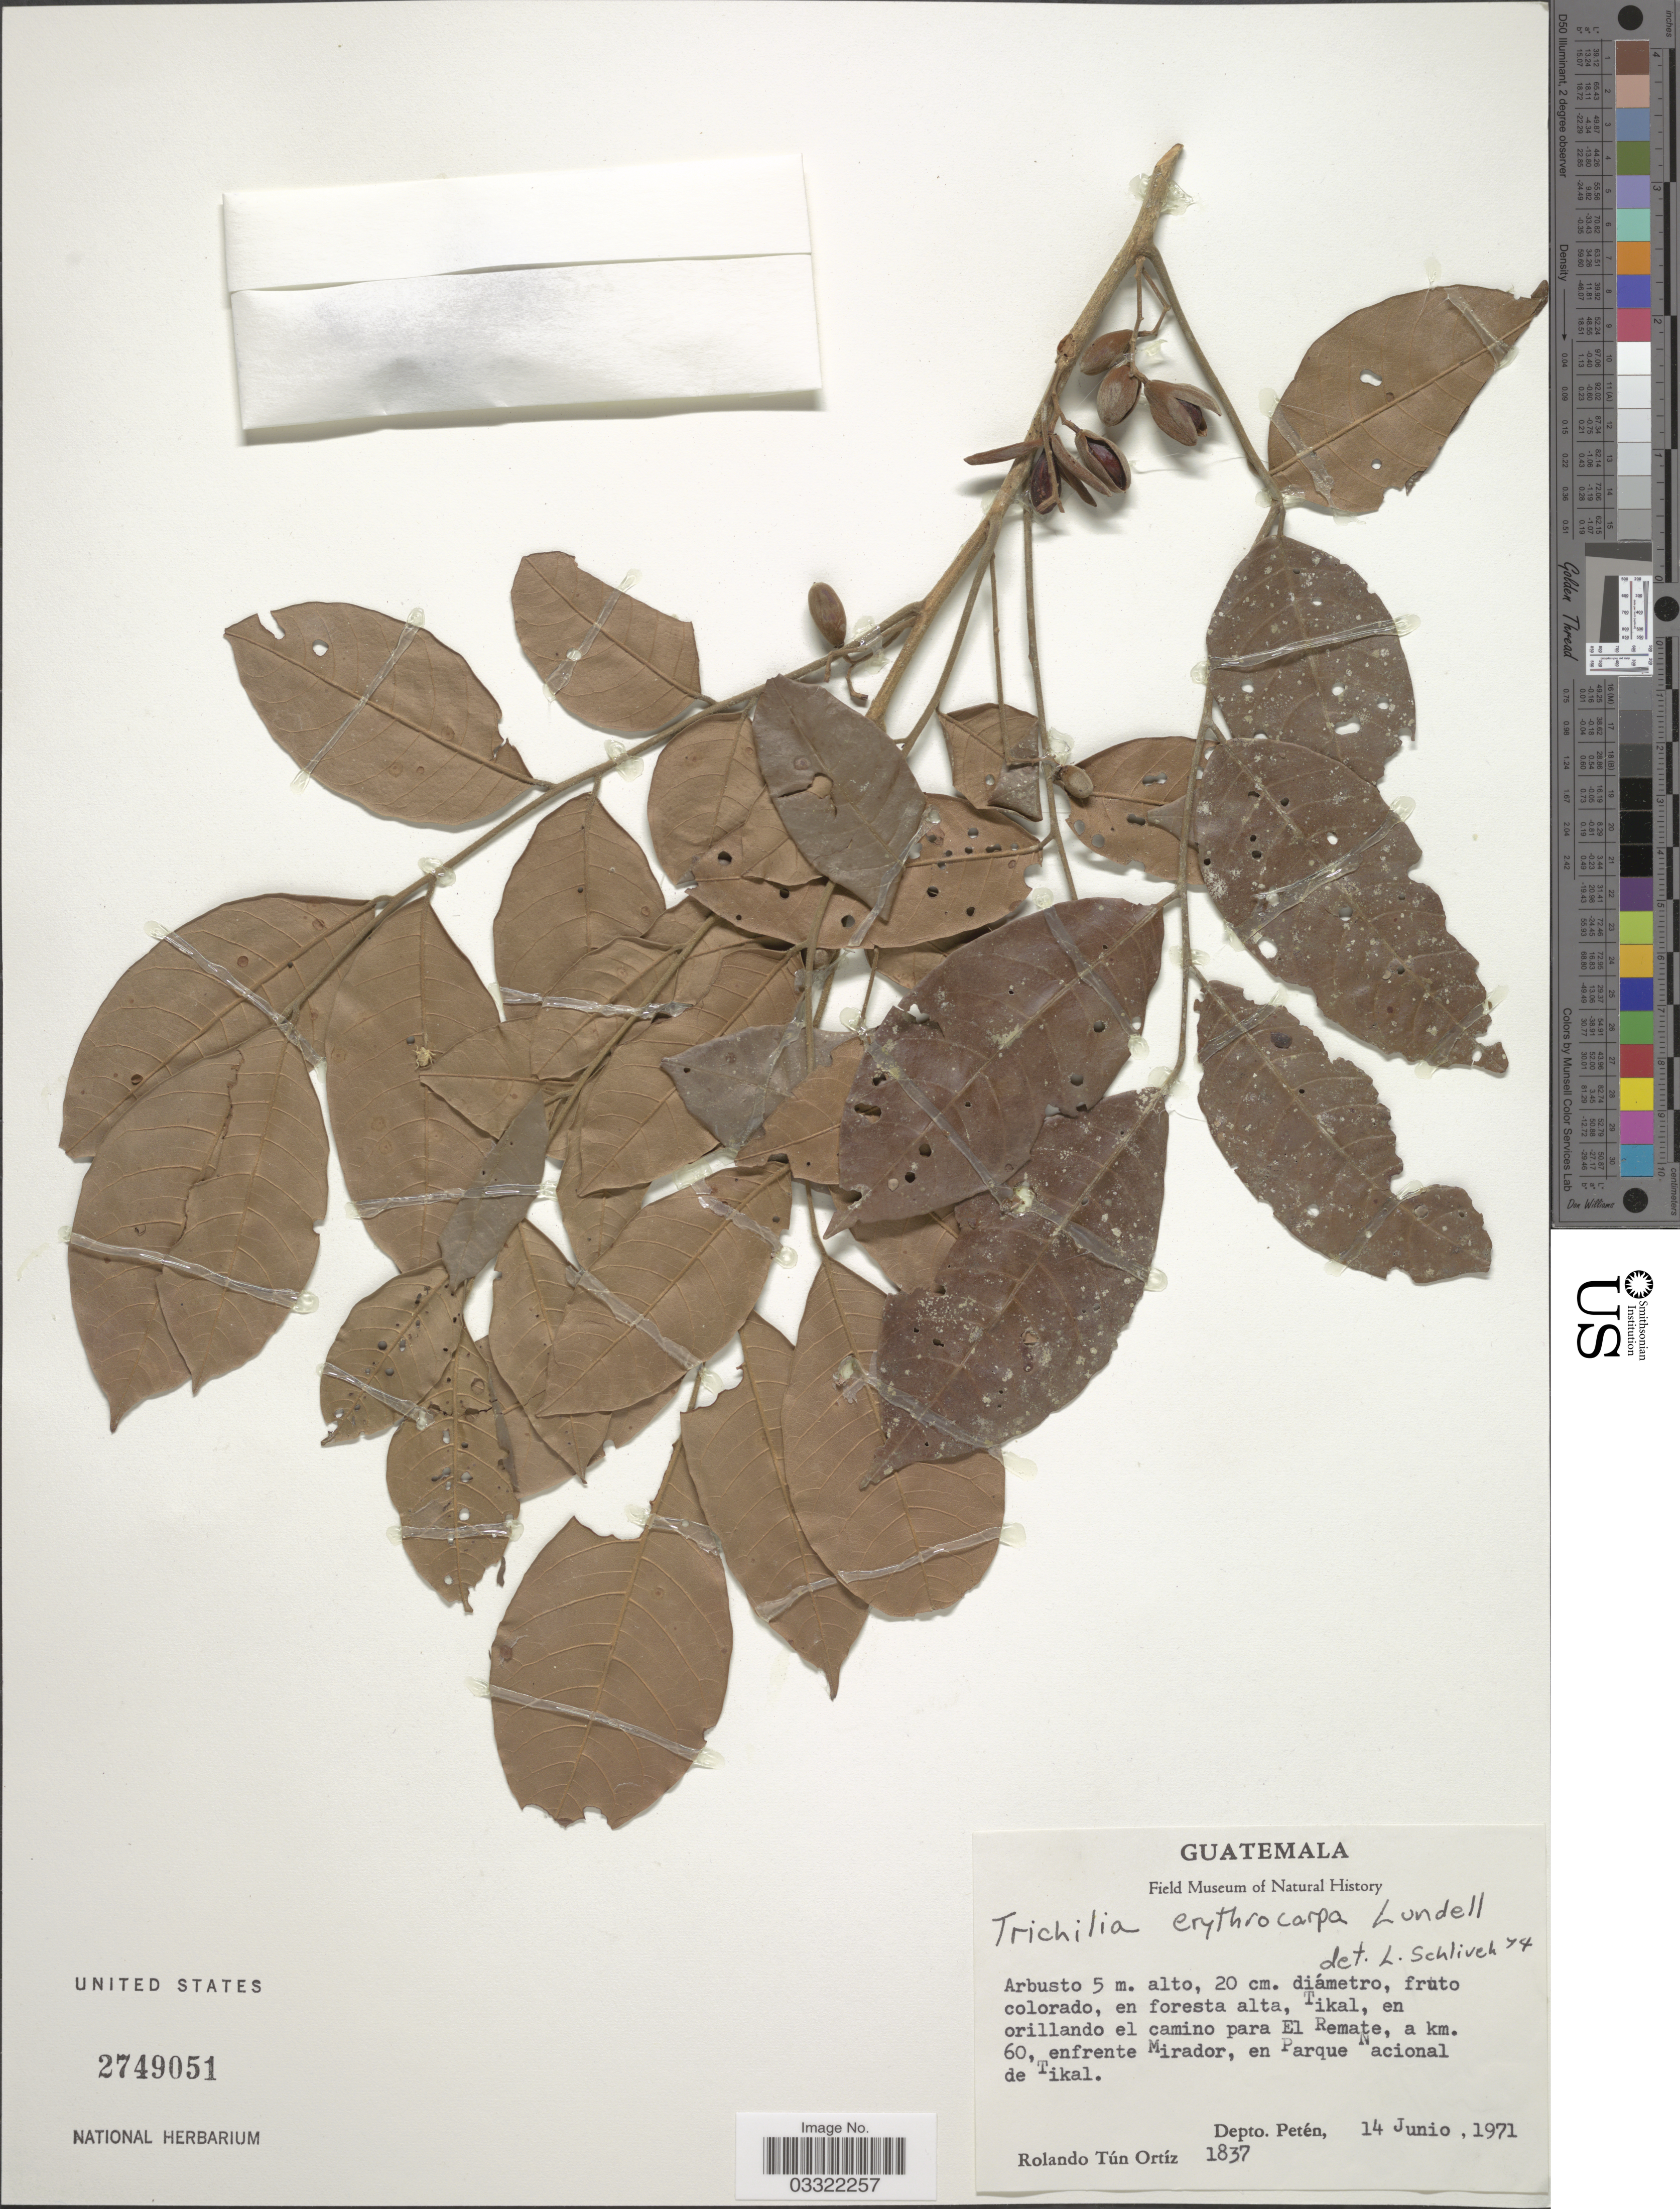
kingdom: Plantae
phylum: Tracheophyta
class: Magnoliopsida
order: Sapindales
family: Meliaceae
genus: Trichilia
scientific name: Trichilia erythrocarpa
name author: Lundell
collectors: R. Tún Ortíz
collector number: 1837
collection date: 1971-06-14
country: Guatemala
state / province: El Petén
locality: En foresta alta, Tikal, en orillando el camino para El Remate, a km. 60, enfrente Mirador, en Parque Nacional de Tikal. Depto. Petén.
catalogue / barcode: US 2749051